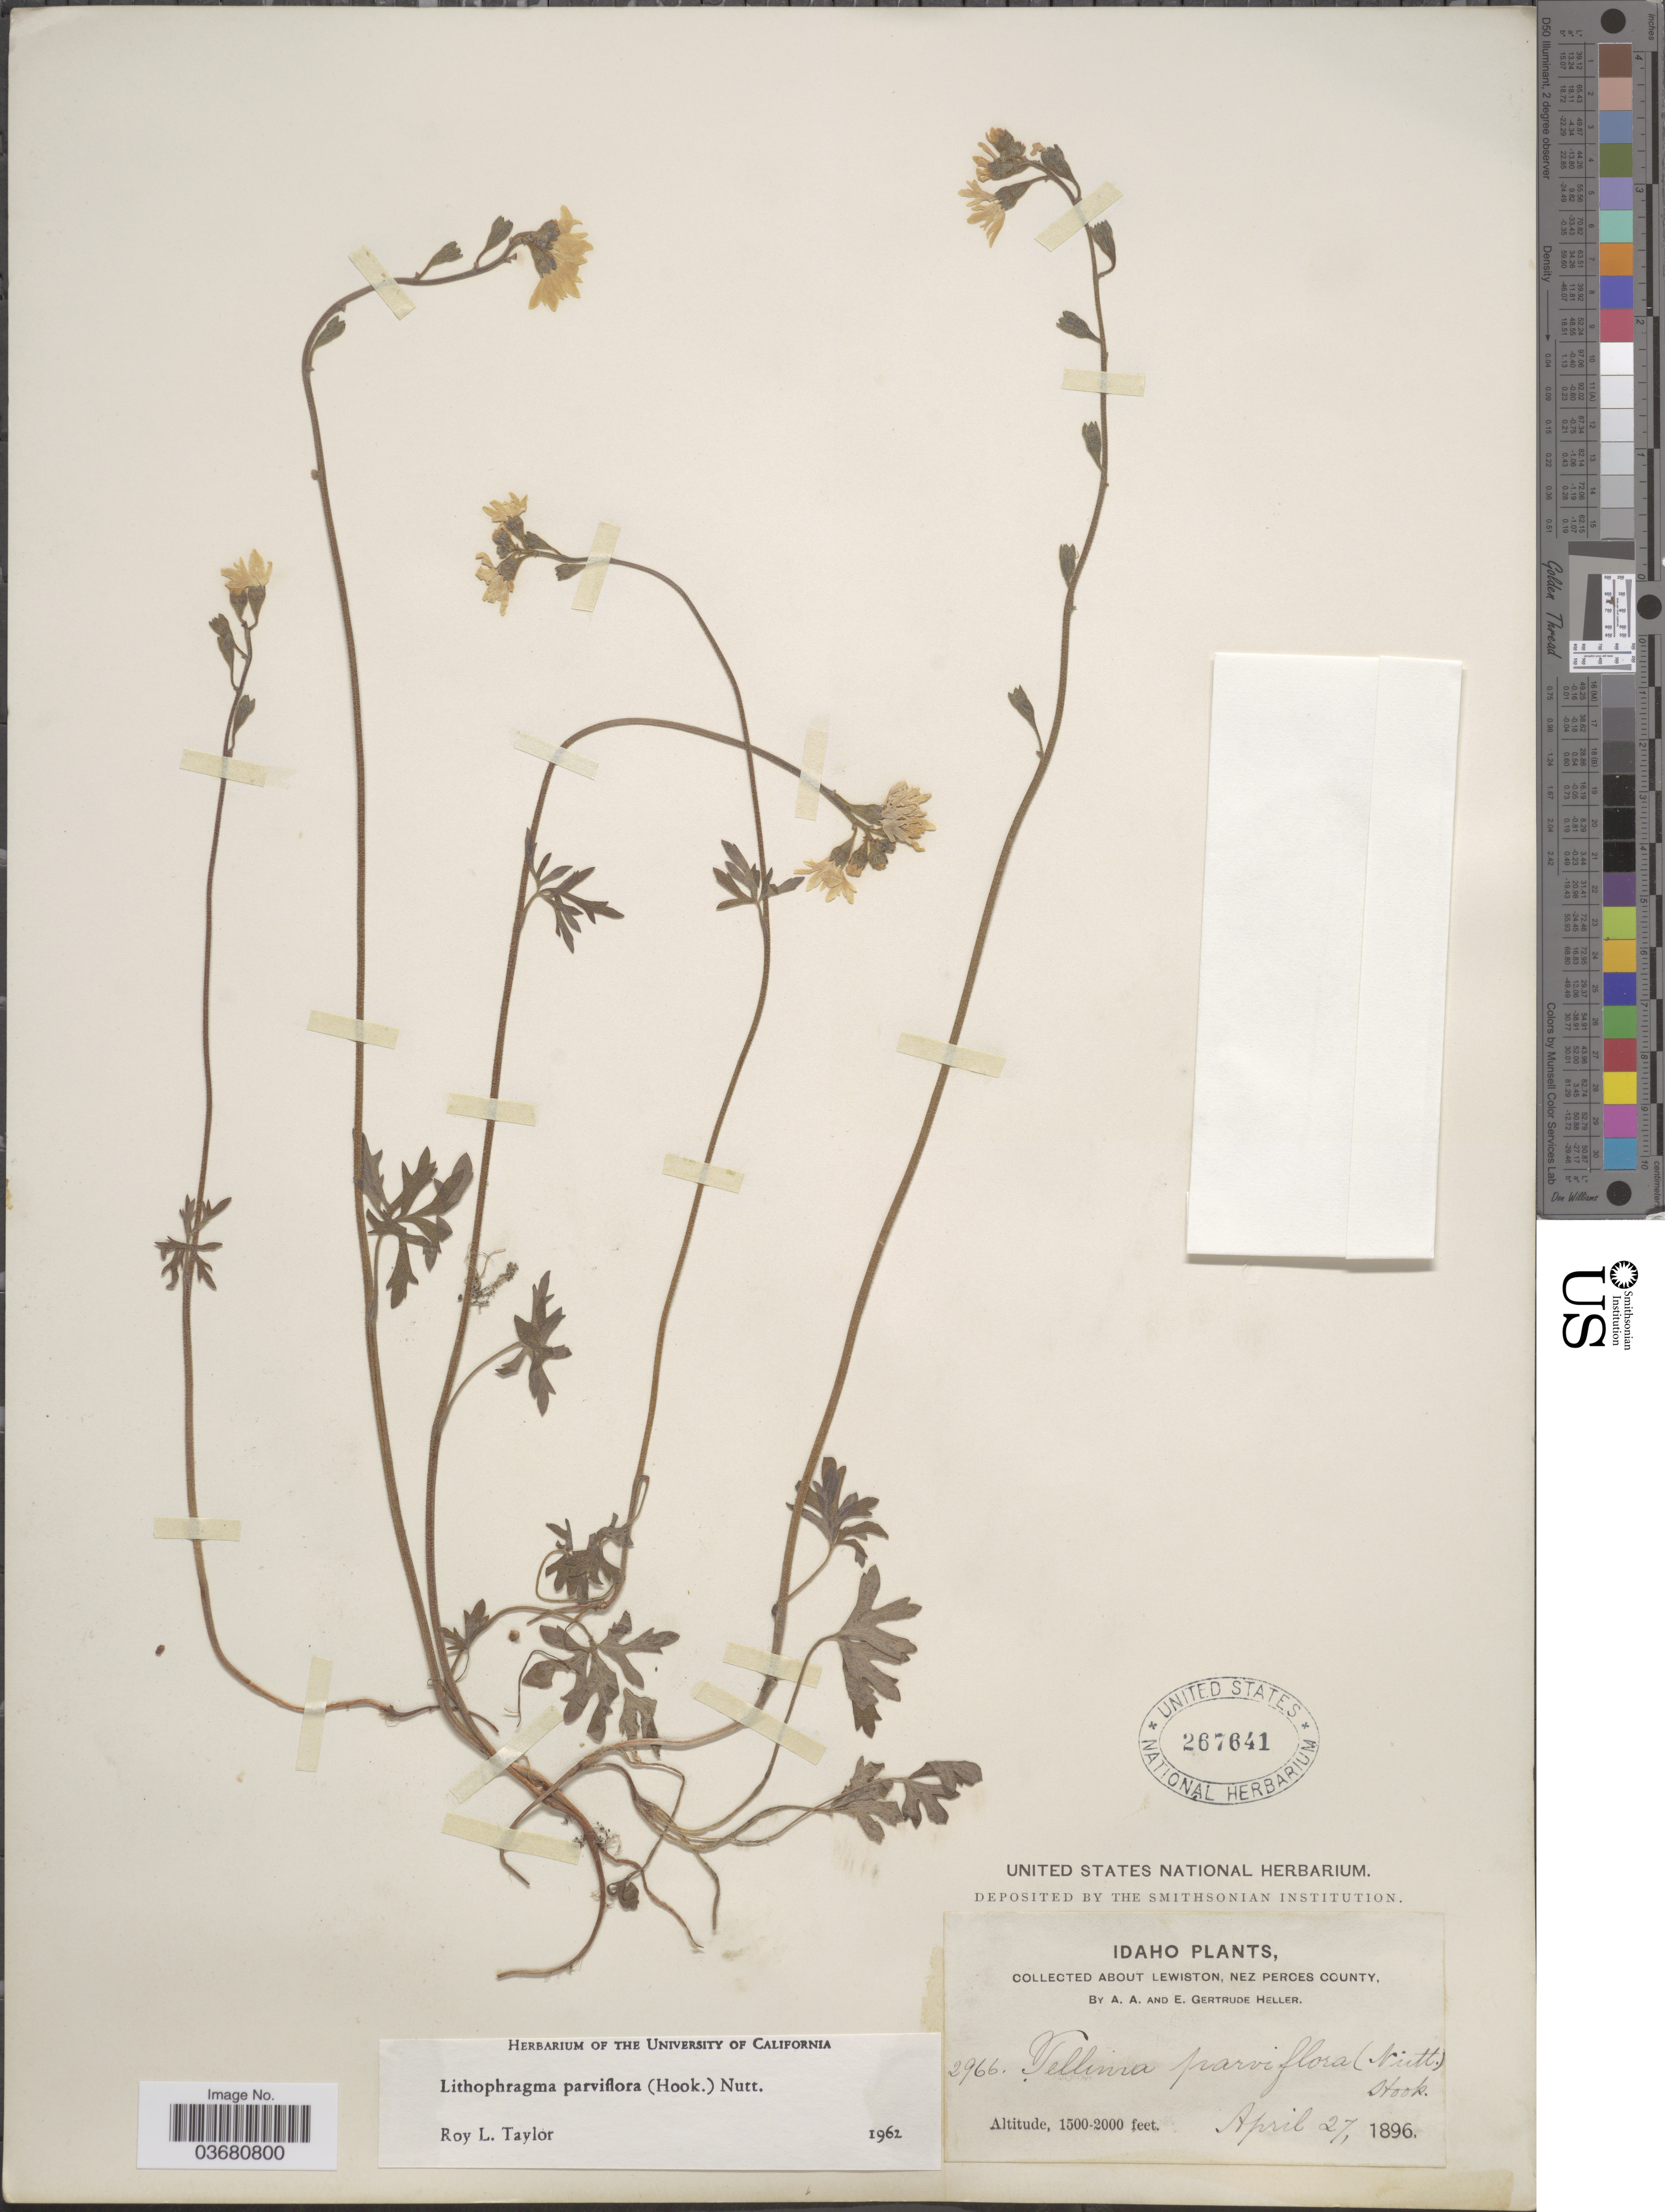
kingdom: Plantae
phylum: Tracheophyta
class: Magnoliopsida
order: Saxifragales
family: Saxifragaceae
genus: Lithophragma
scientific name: Lithophragma parviflorum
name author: (Hook.) Nutt.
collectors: A. A. Heller & E. G. Heller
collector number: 2966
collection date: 1896-04-27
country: United States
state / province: Idaho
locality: About Lewiston, Nez Perces County.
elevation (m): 457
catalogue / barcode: US 267641